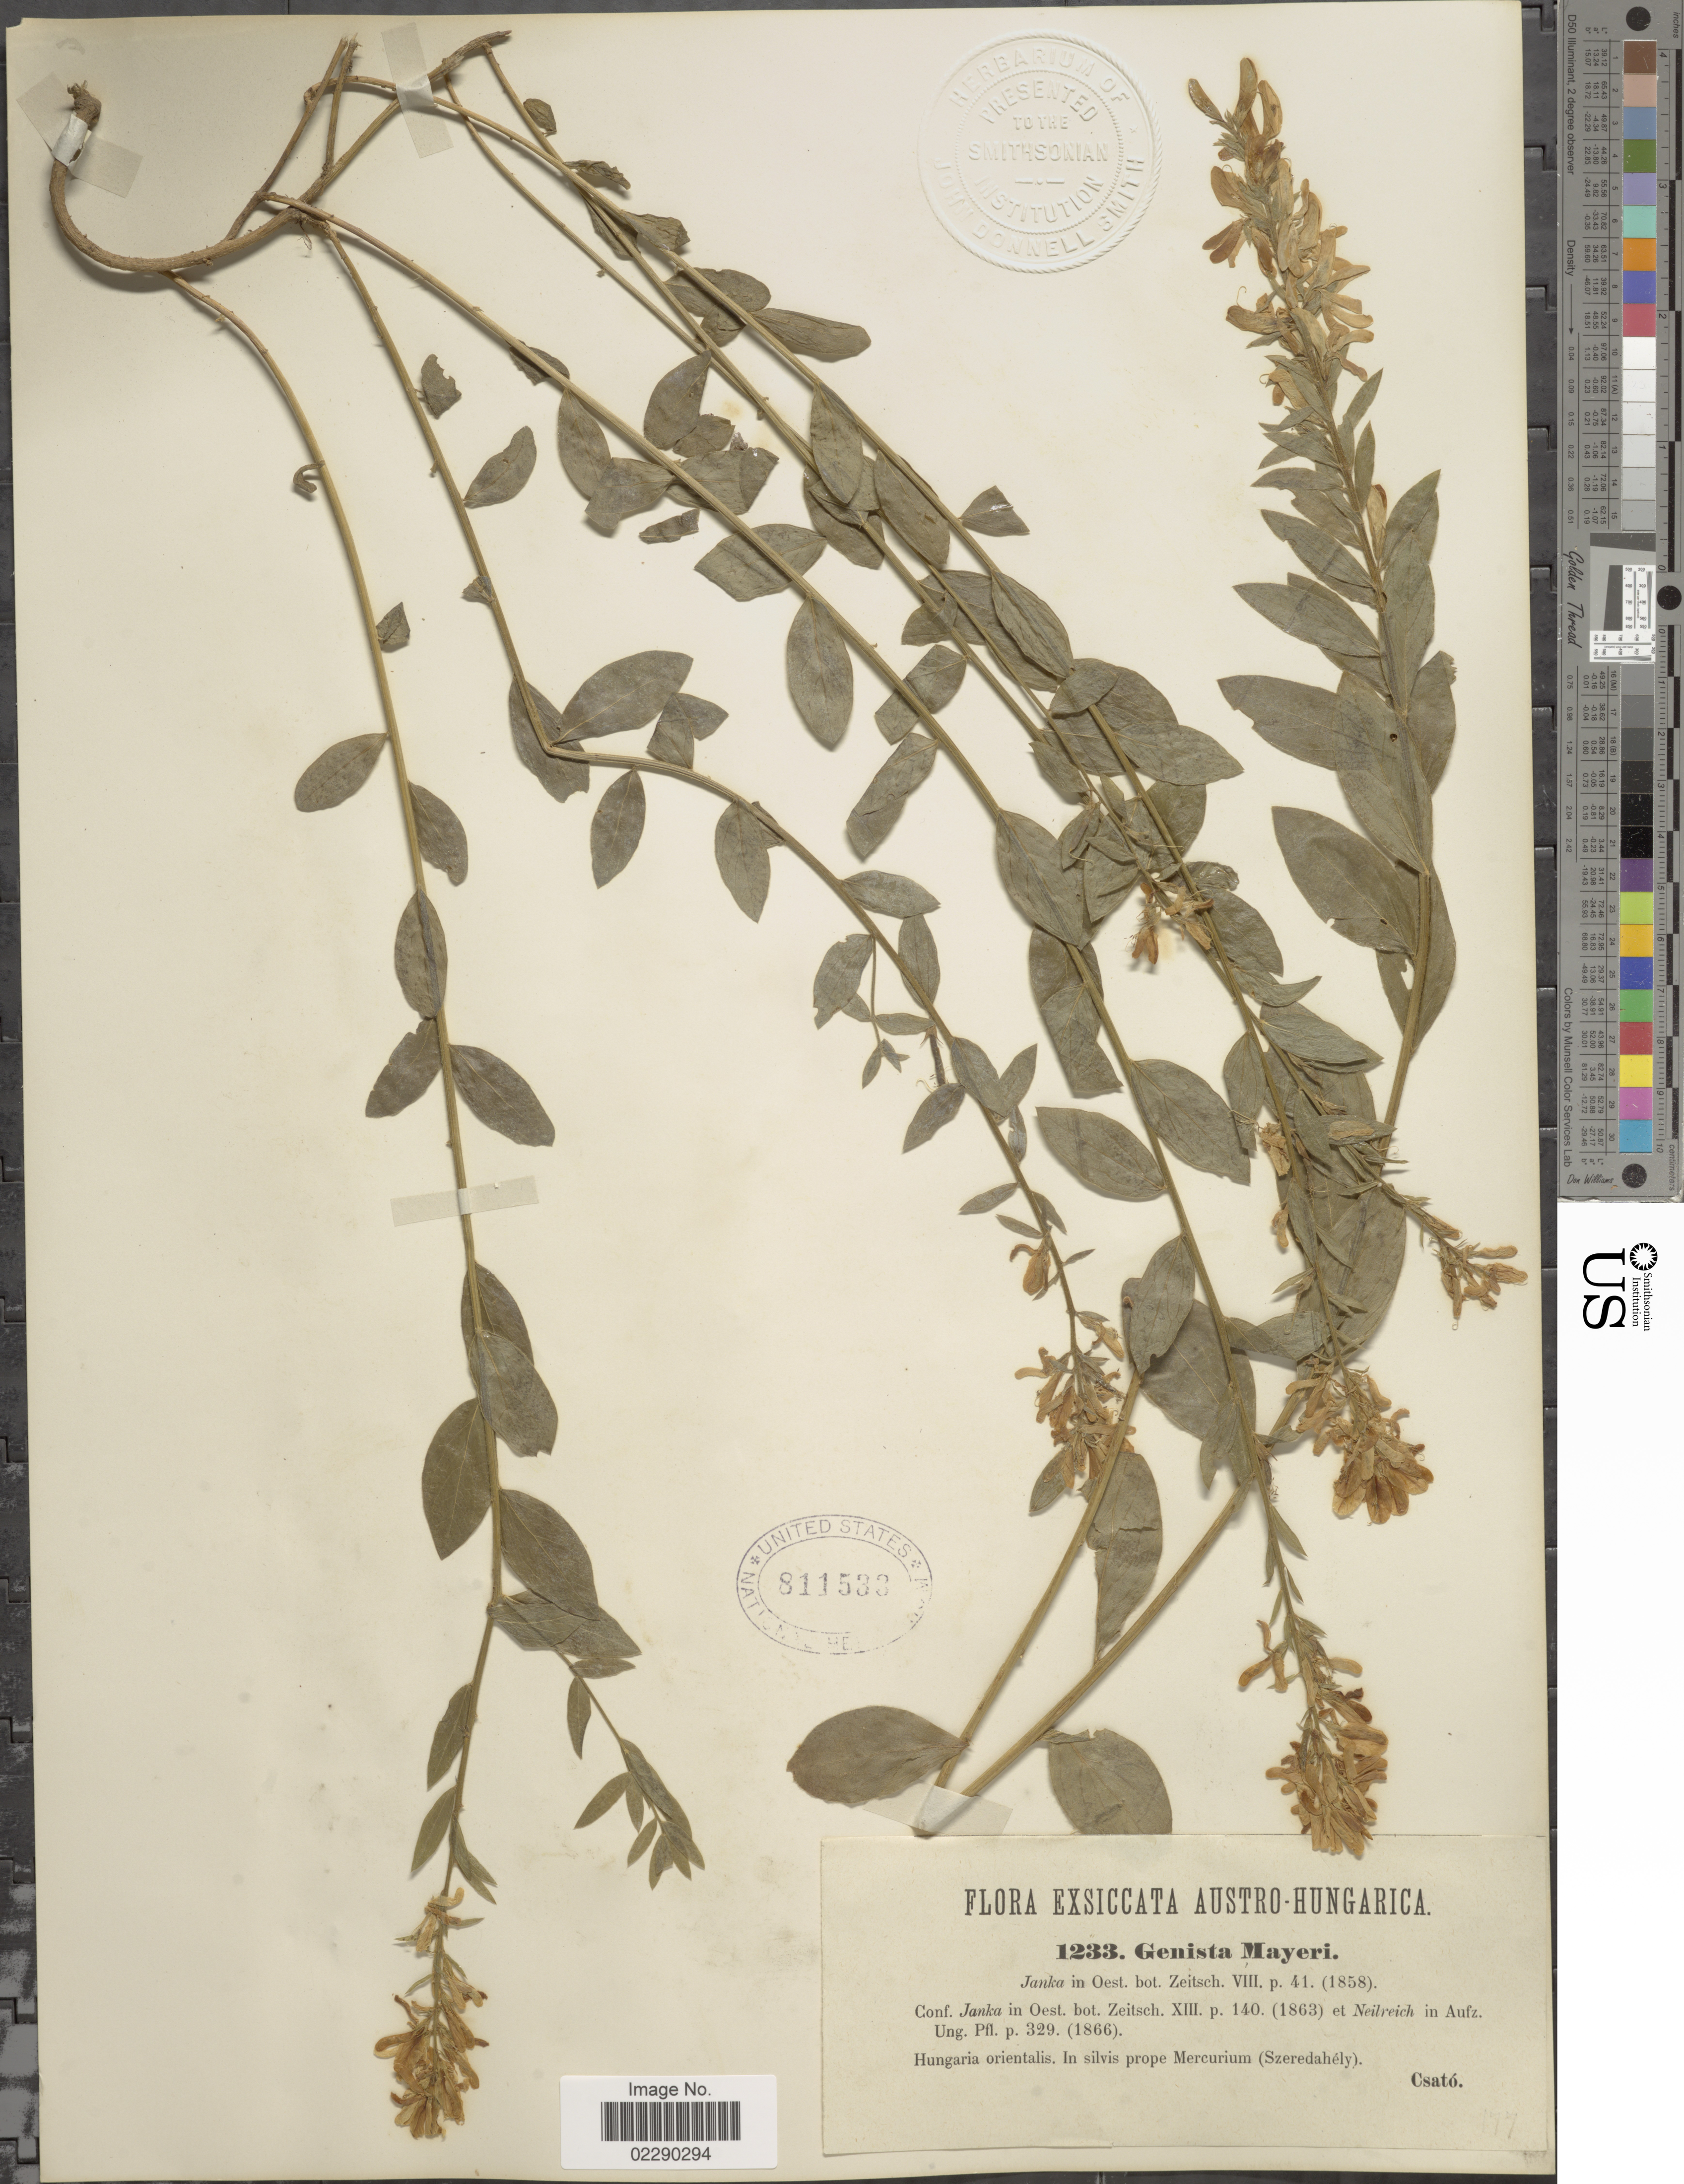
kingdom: Plantae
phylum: Tracheophyta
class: Magnoliopsida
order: Fabales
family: Fabaceae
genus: Genista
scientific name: Genista mayeri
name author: Janka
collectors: Csató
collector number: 1233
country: Romania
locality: Austro-Hungarica, Hungaria orientalis, in silvis prope Mercurium (Szeredahely)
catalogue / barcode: US 811533